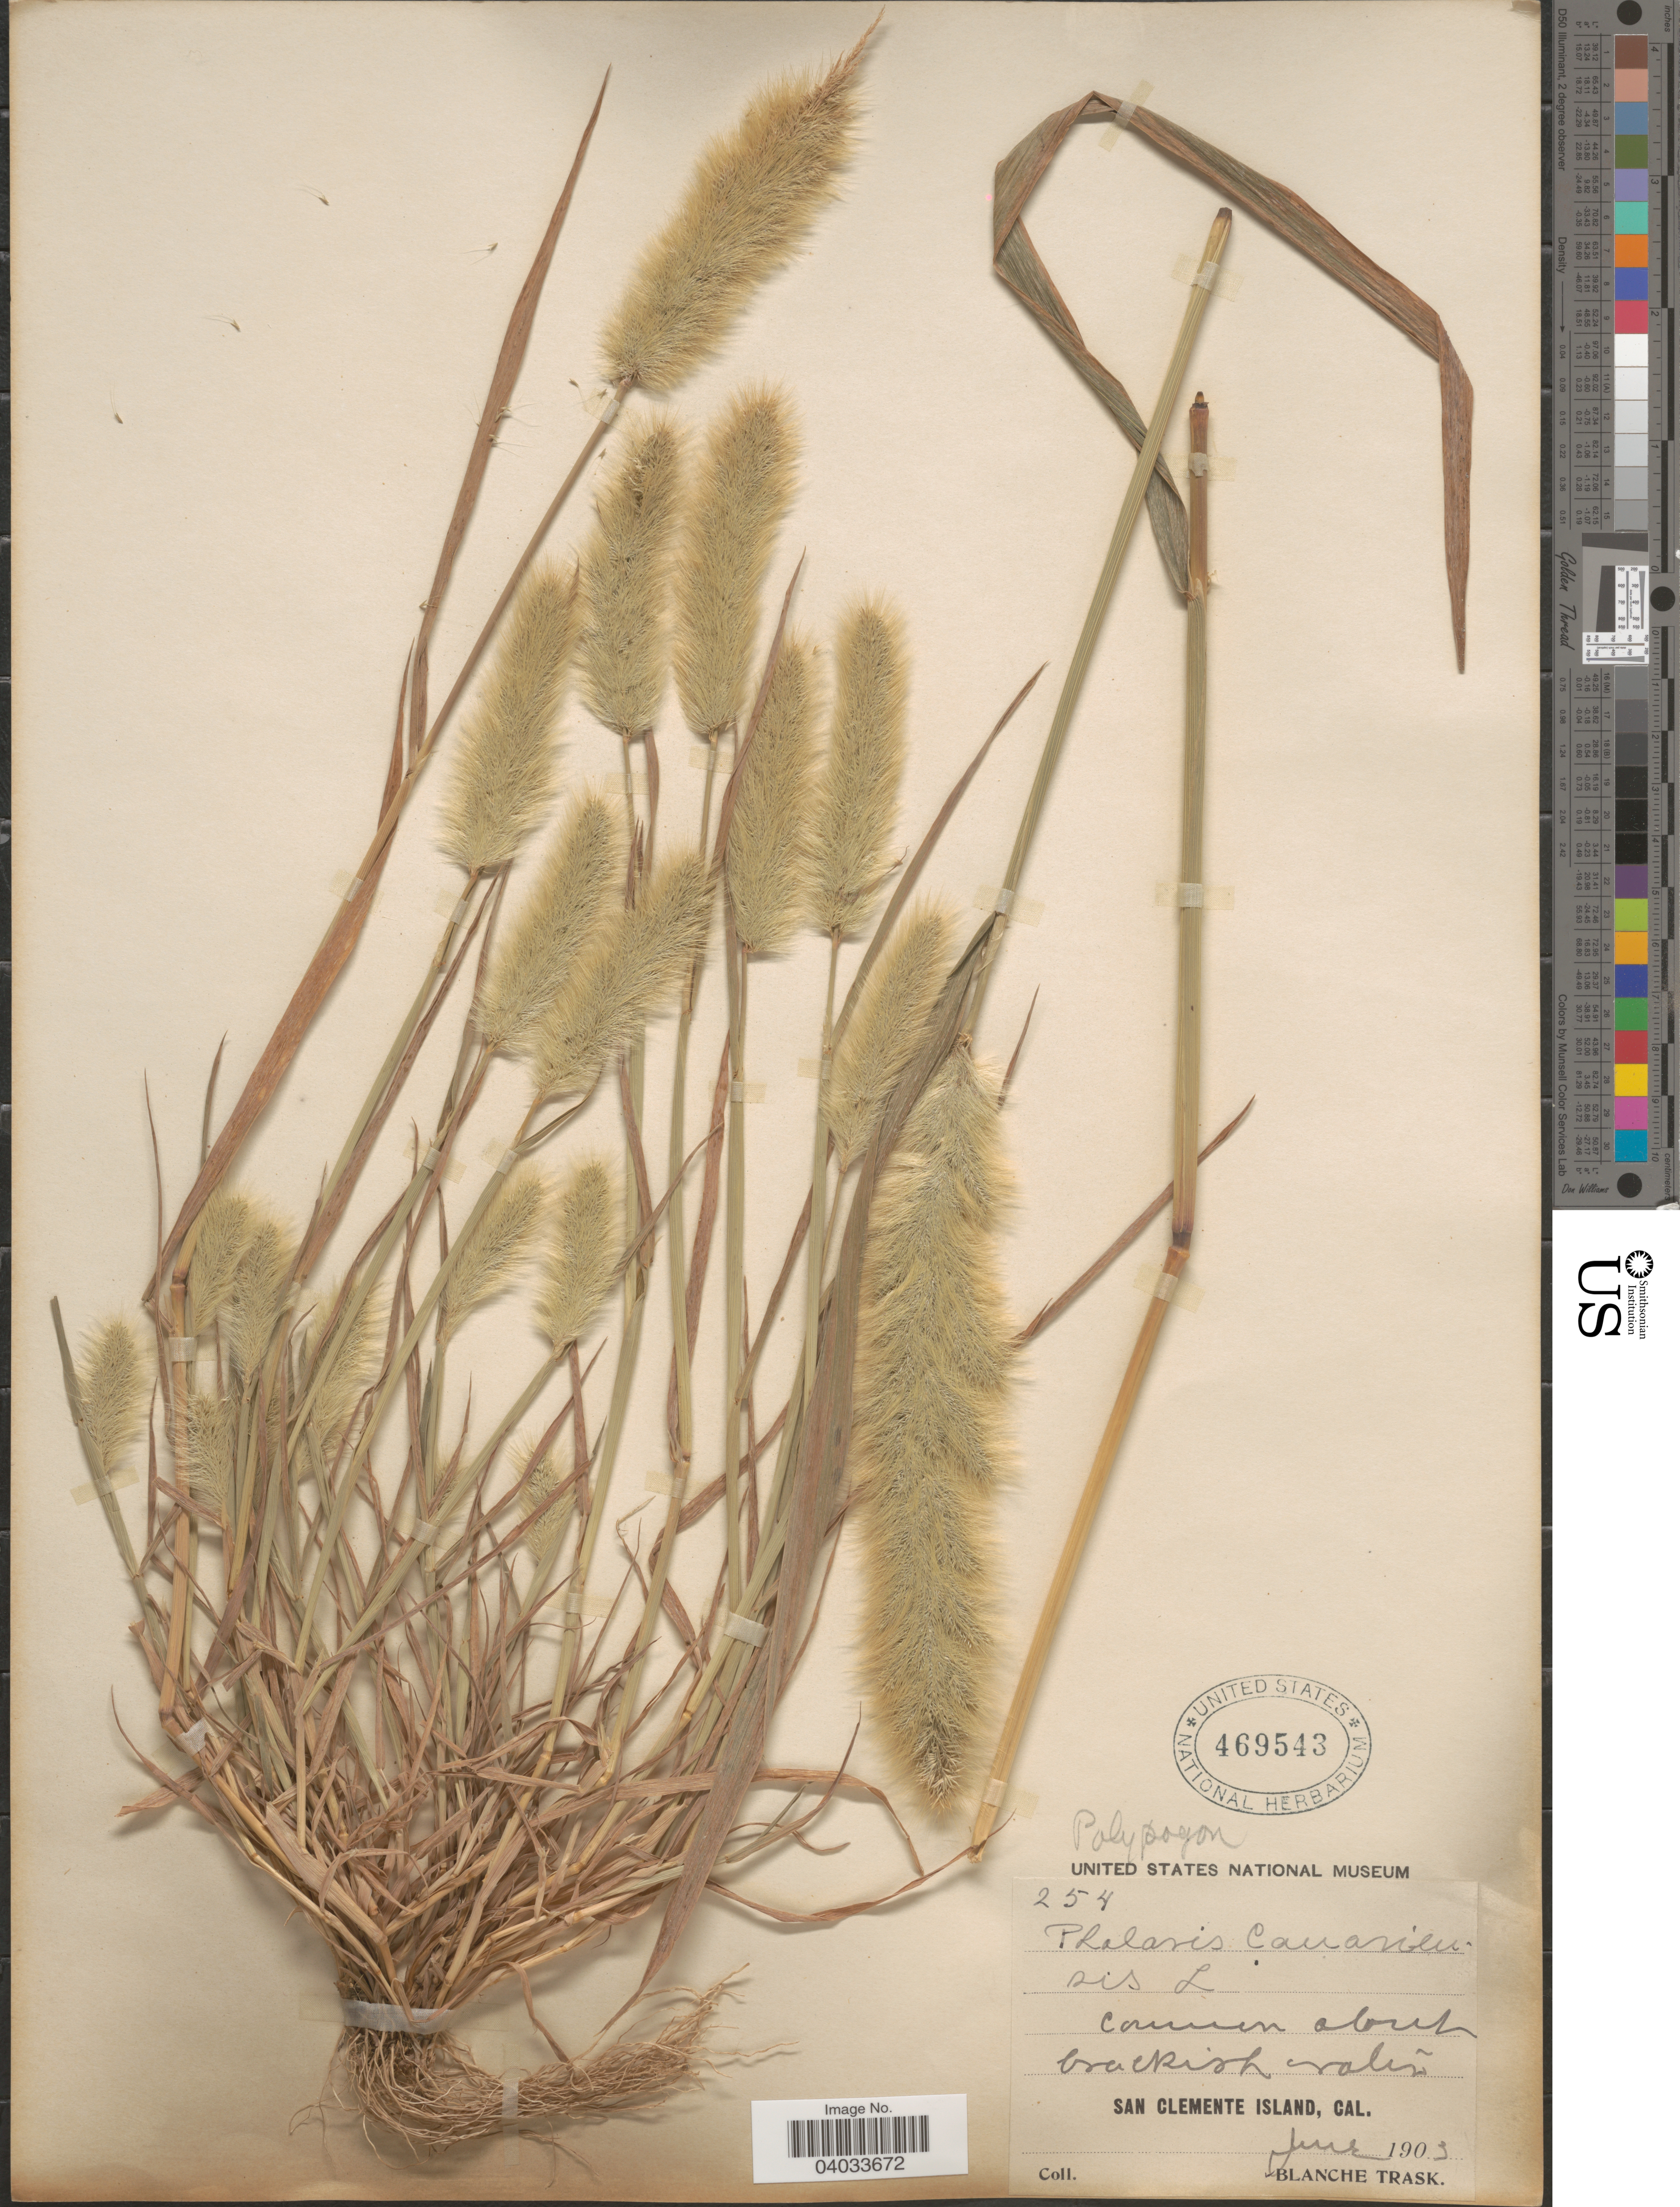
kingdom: Plantae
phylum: Tracheophyta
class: Liliopsida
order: Poales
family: Poaceae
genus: Polypogon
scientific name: Polypogon monspeliensis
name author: (L.) Desf.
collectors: B. Trask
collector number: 254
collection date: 1903-06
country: United States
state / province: California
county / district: Los Angeles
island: San Clemente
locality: Cannon about brackish water. San Clemente Island.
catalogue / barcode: US 469543